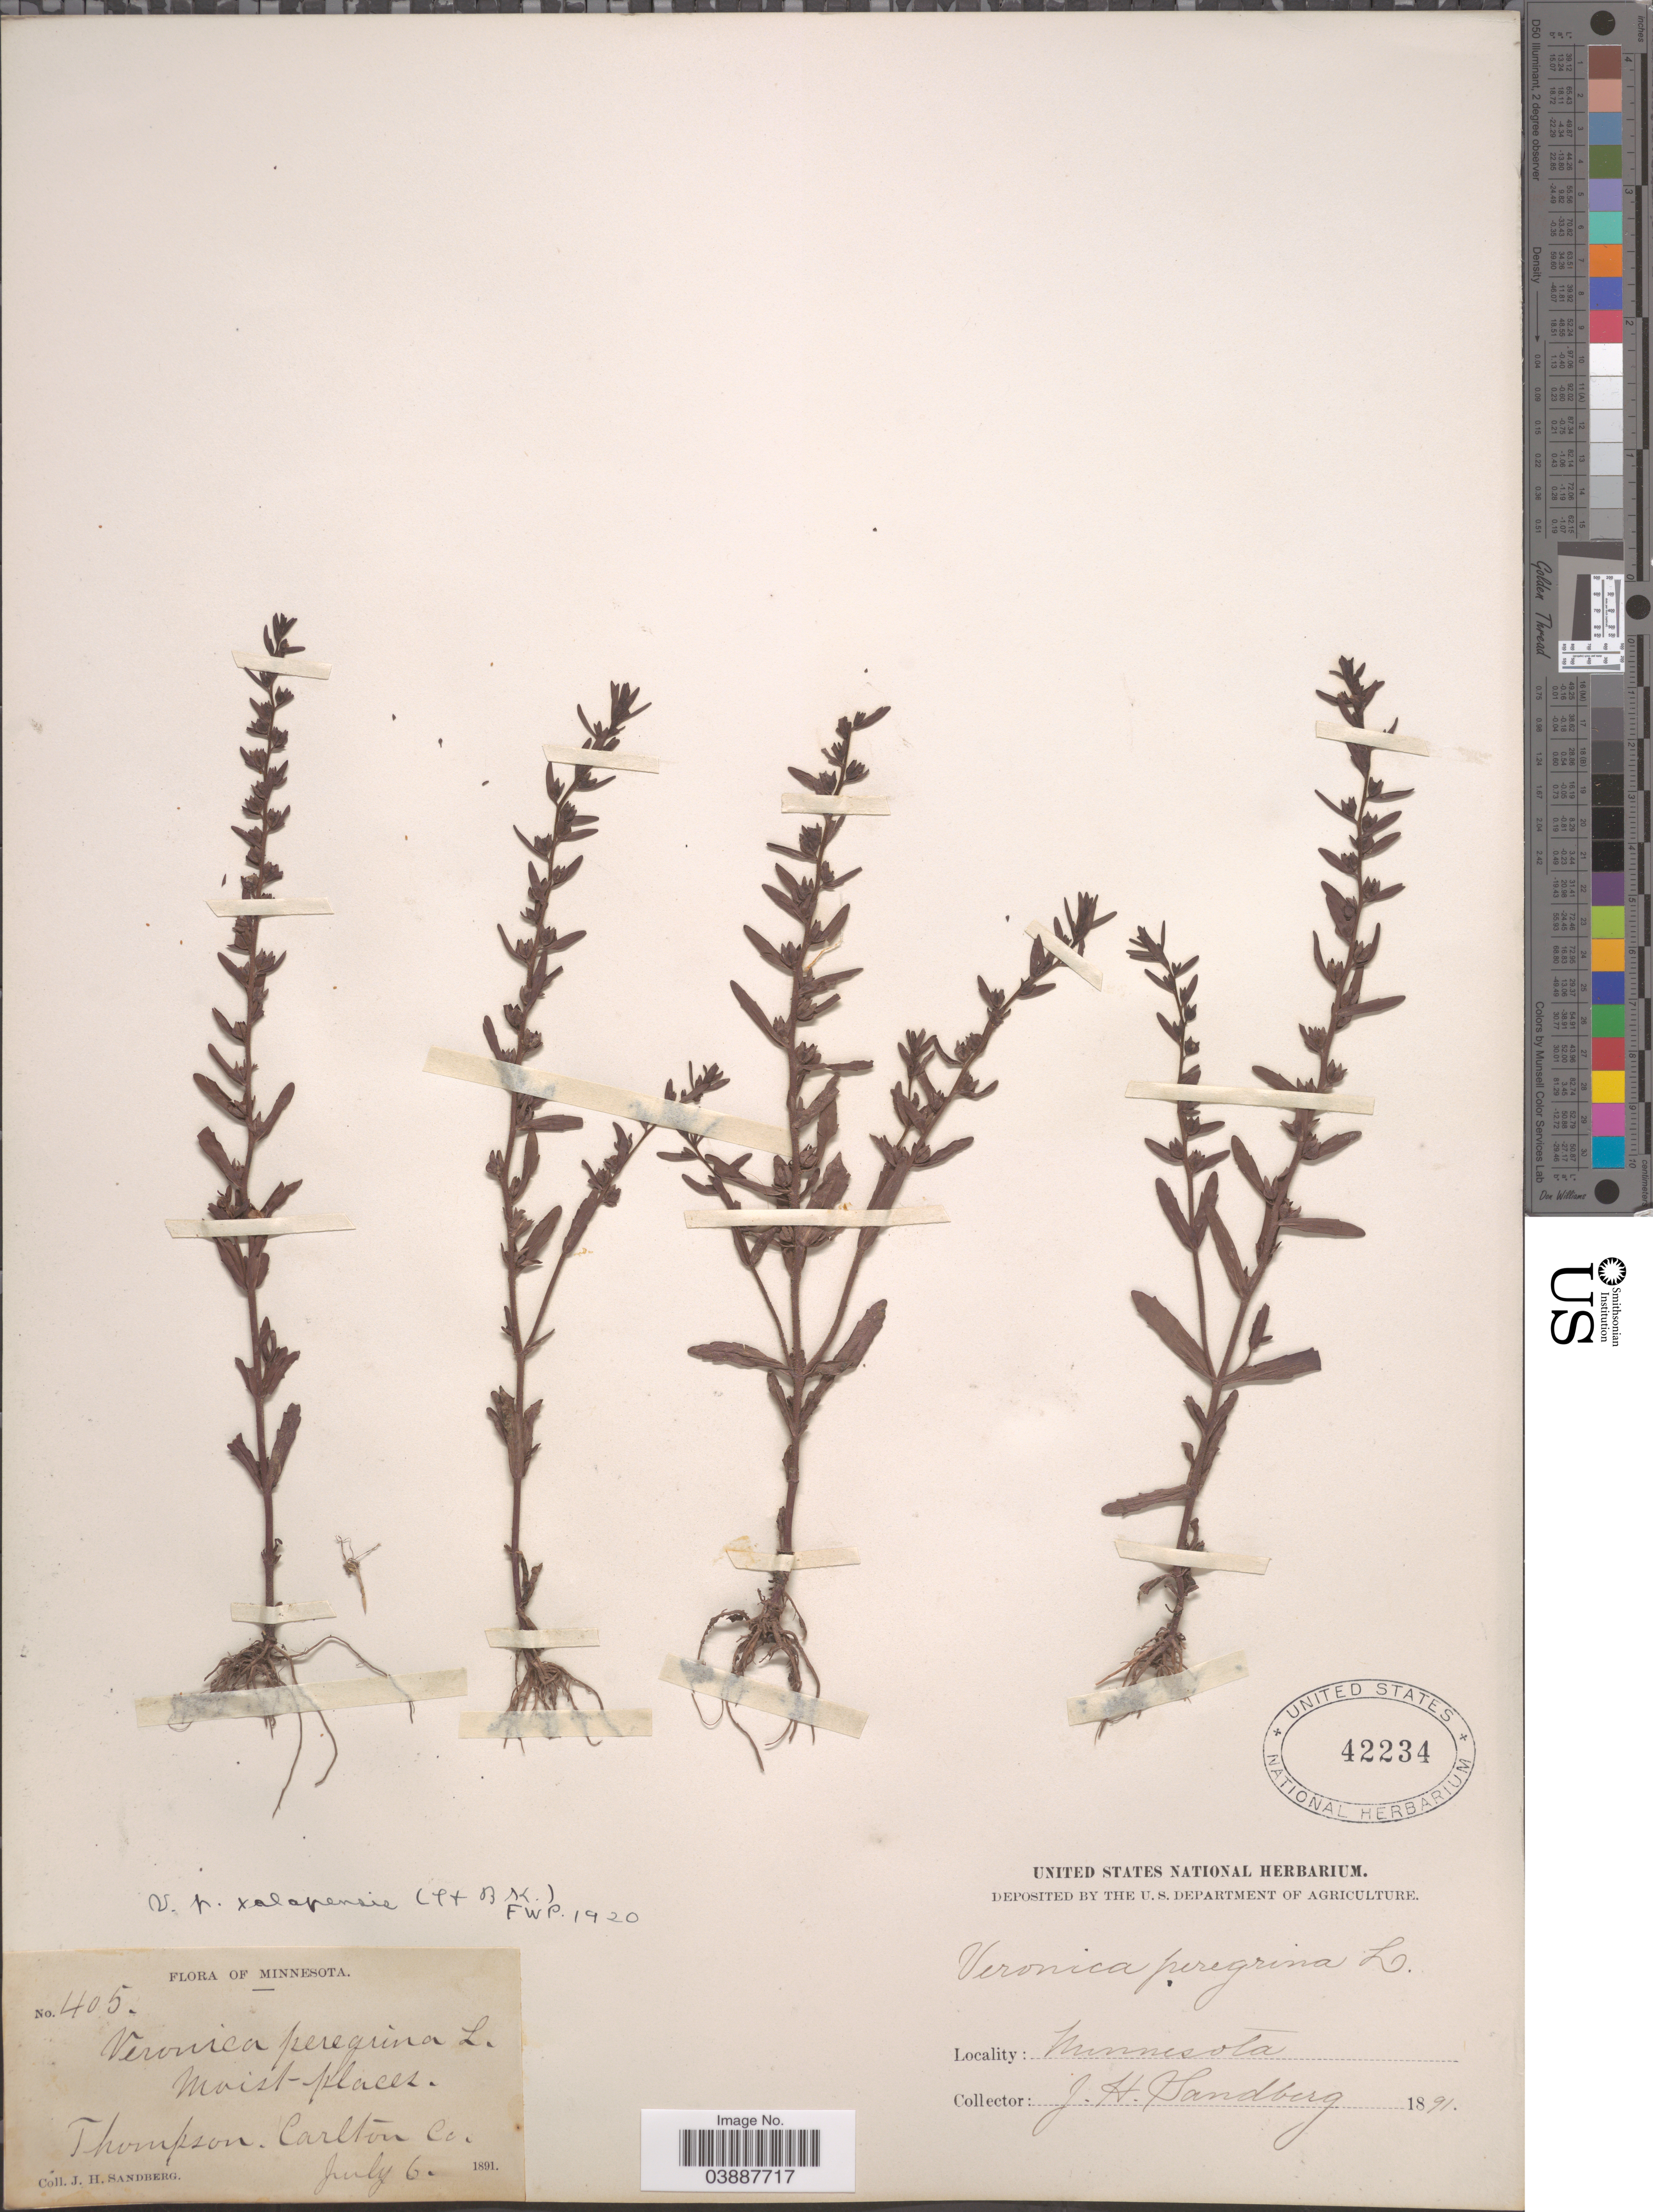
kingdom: Plantae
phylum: Tracheophyta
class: Magnoliopsida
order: Lamiales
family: Plantaginaceae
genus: Veronica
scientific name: Veronica peregrina var. xalapensis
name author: Kunth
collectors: J. H. Sandberg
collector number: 405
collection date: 1891-07-06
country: United States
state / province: Minnesota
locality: Thompson - Carlton Co.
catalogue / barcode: US 42234